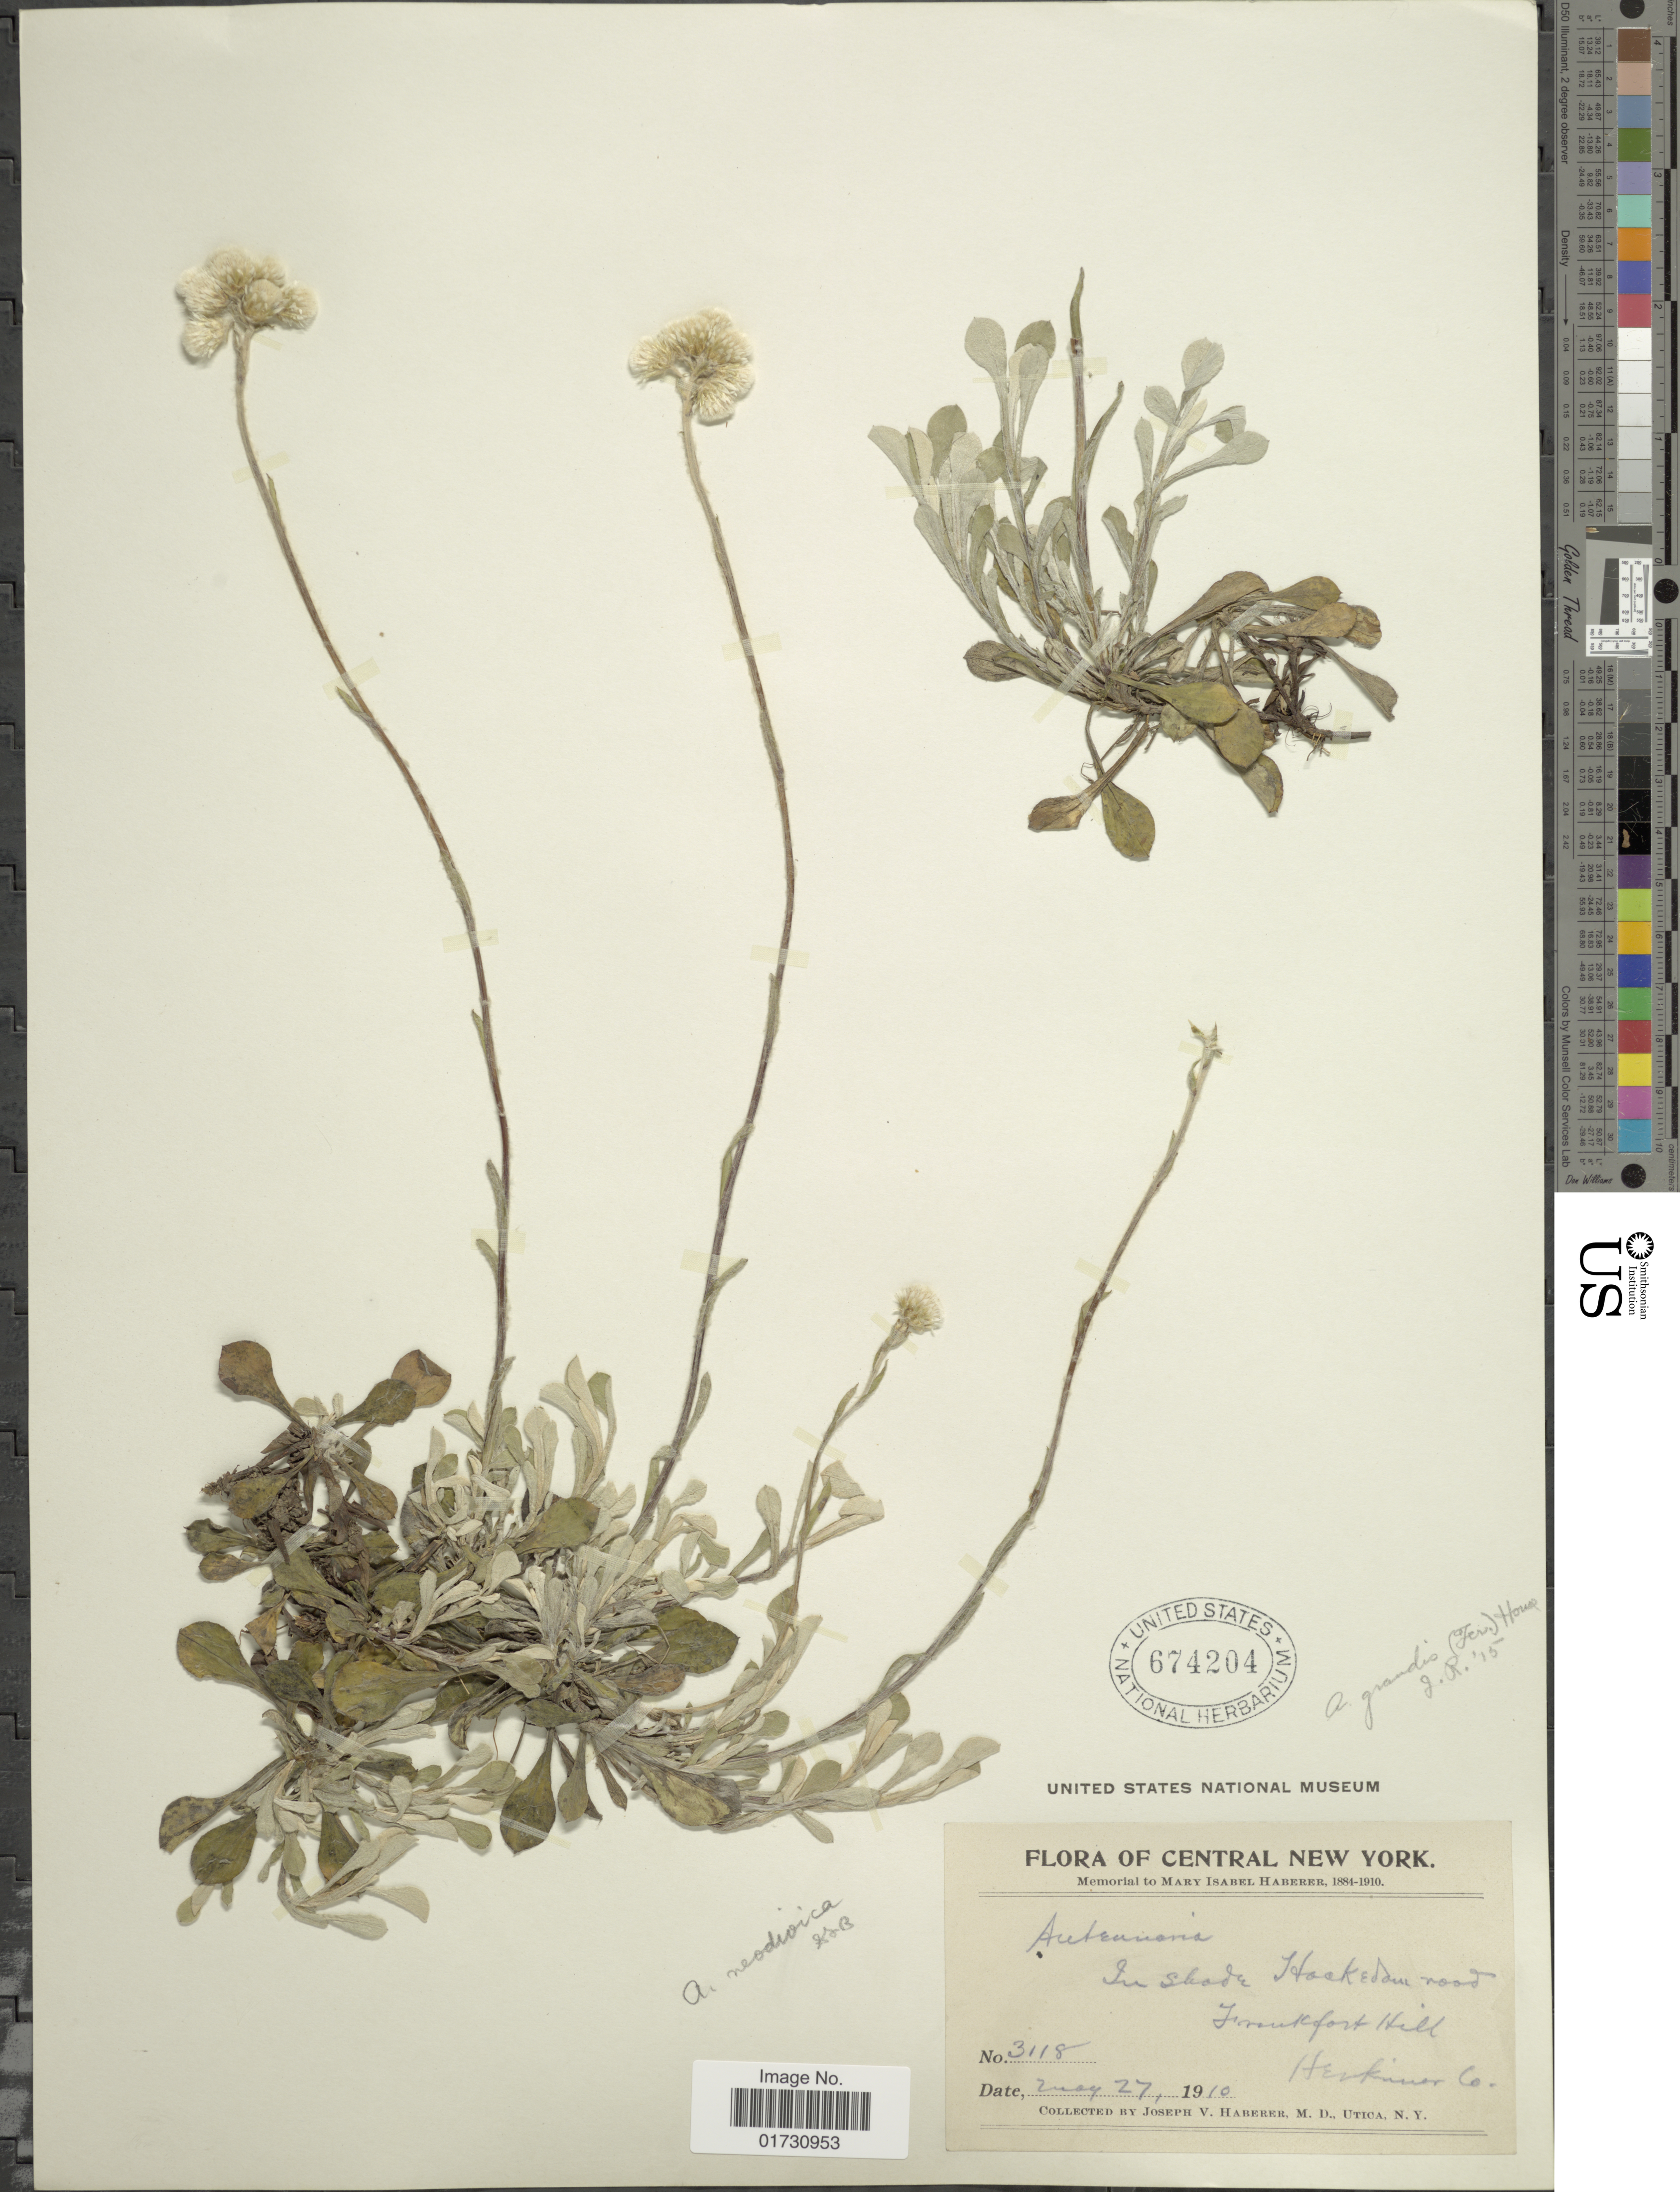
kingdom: Plantae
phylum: Tracheophyta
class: Magnoliopsida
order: Asterales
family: Asteraceae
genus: Antennaria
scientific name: Antennaria grandis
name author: (Fernald) House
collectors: J. V. Haberer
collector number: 3118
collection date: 1910-05-27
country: United States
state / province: New York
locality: Central New York, Frankfort Hill, Herkimer Co.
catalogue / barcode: US 674204